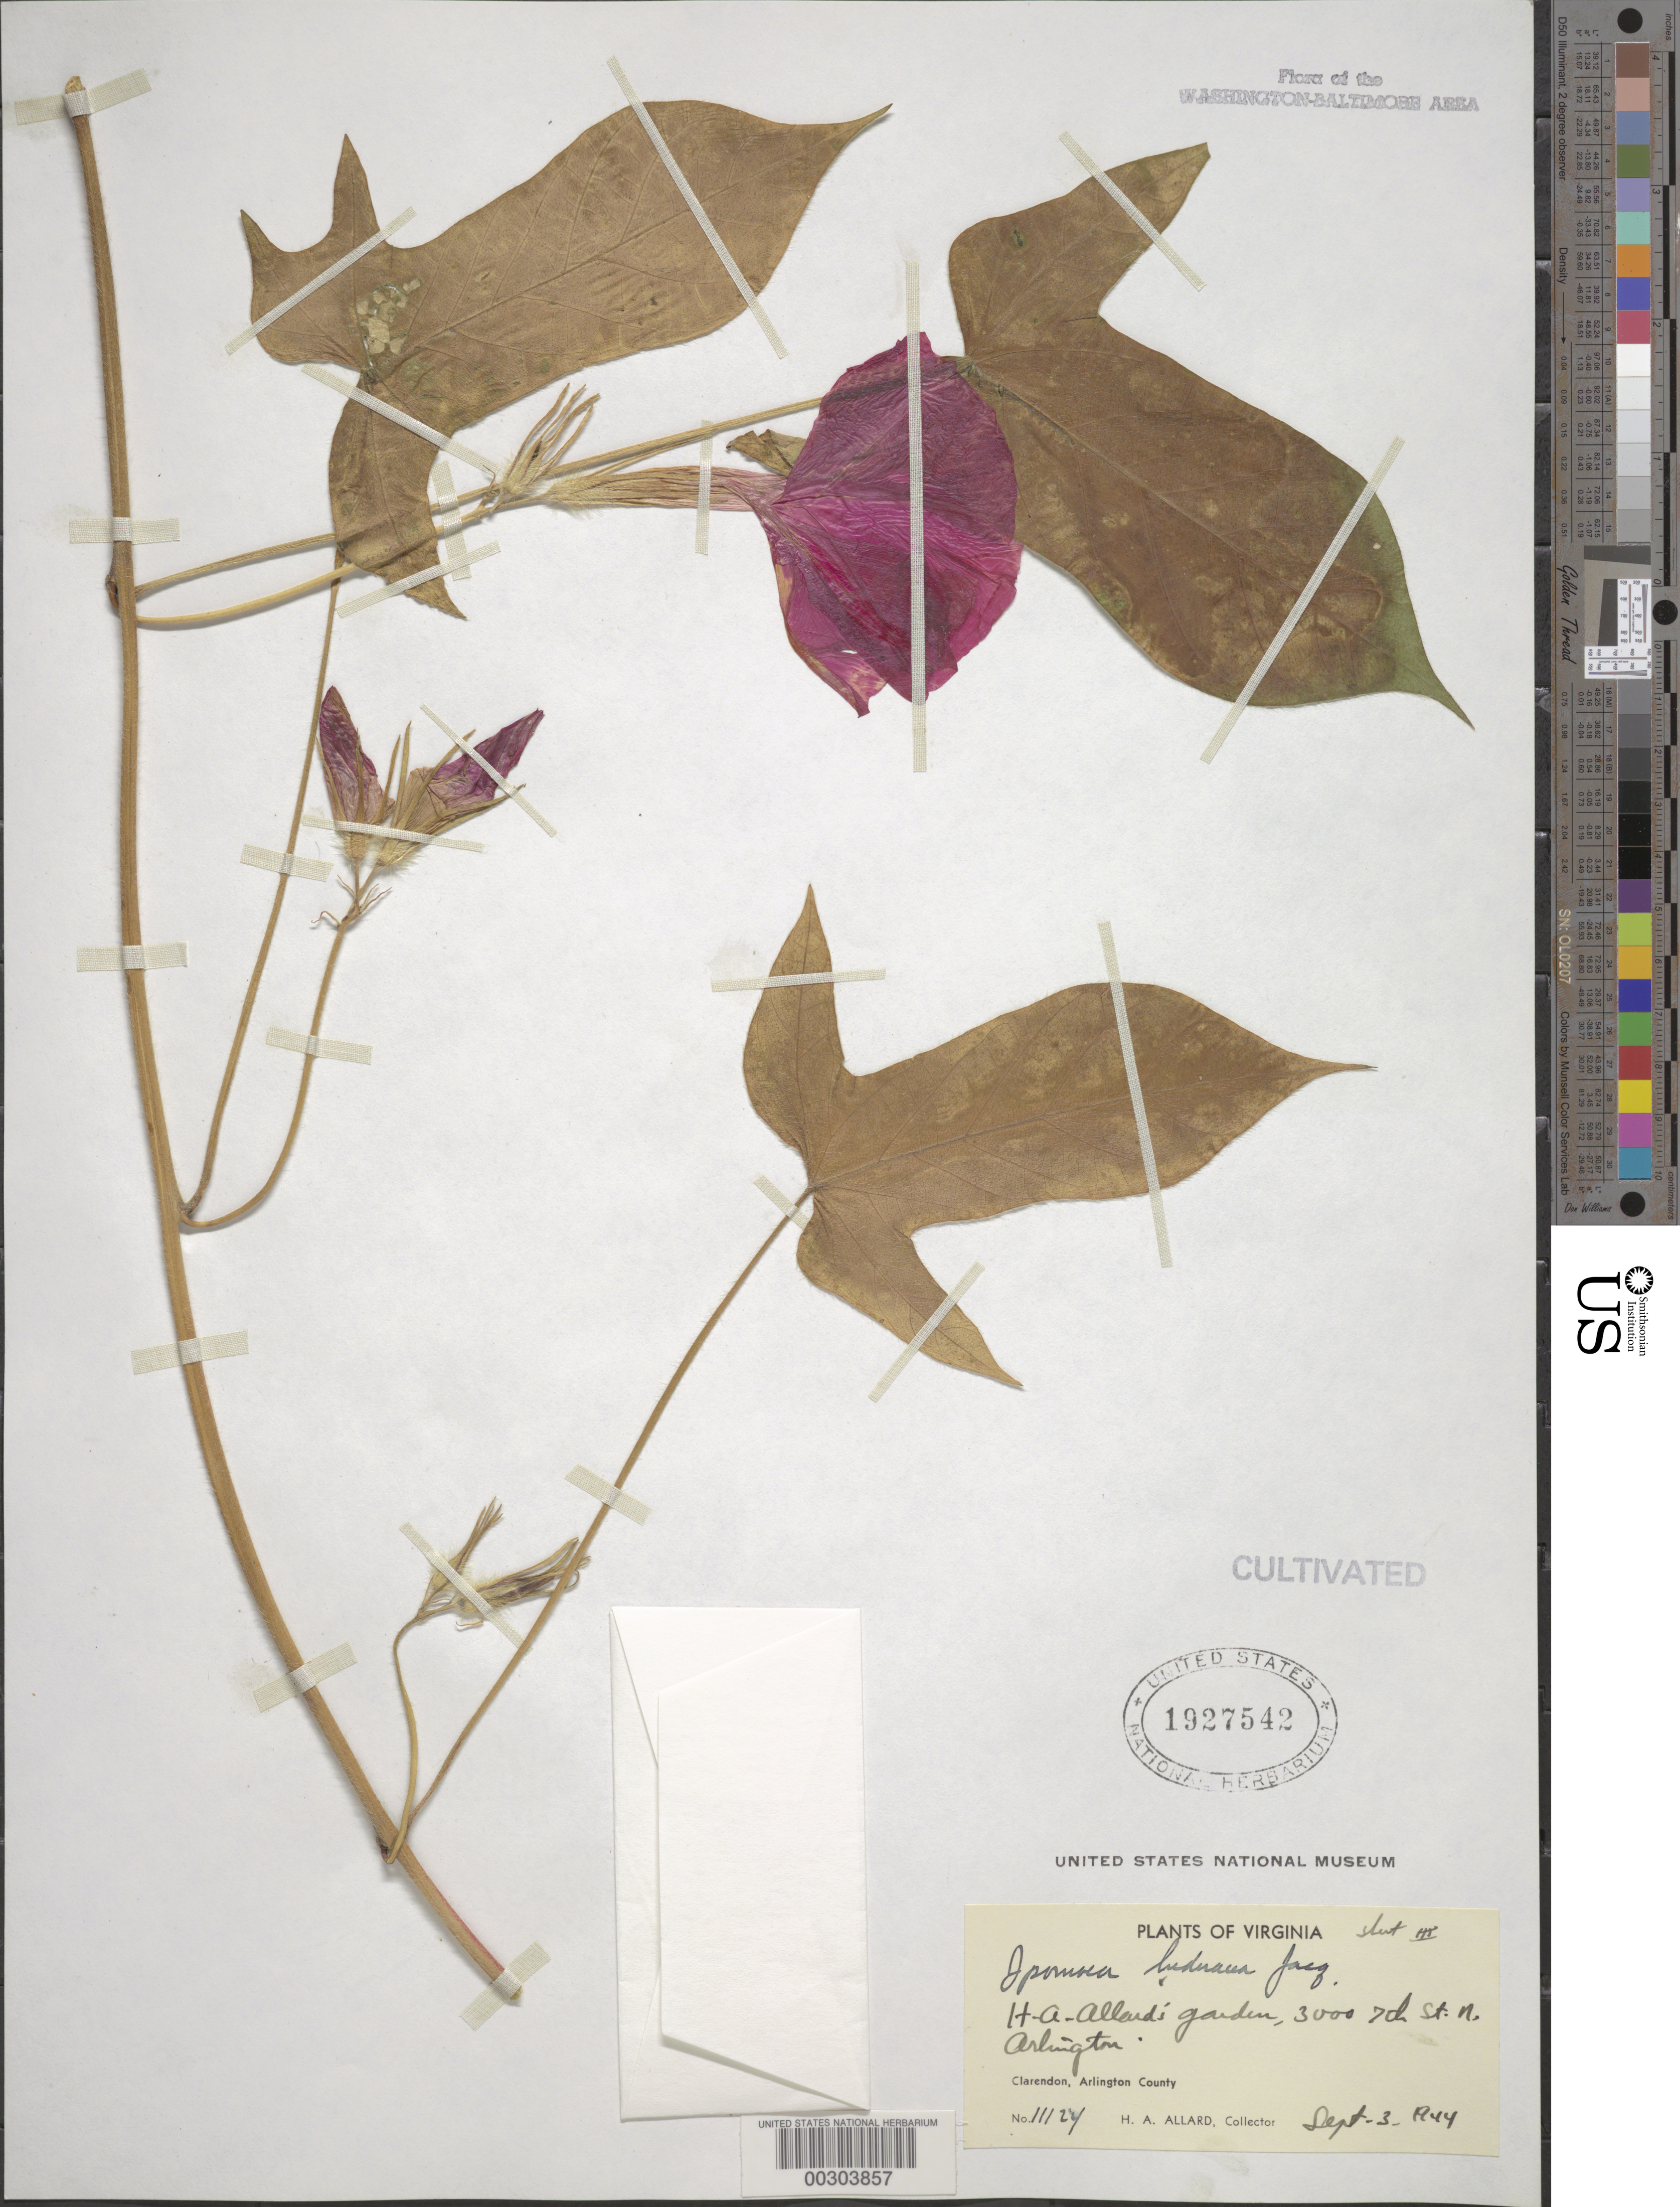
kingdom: Plantae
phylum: Tracheophyta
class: Magnoliopsida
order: Solanales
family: Convolvulaceae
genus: Ipomoea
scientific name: Ipomoea hederacea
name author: Jacq.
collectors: H. A. Allard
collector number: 11124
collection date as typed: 03 Sep 1944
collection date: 1944-09-03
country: United States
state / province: Virginia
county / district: Arlington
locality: Clarendon, 3000 7th St N., H.A. Allard's garden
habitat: Garden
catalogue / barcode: US 1927542